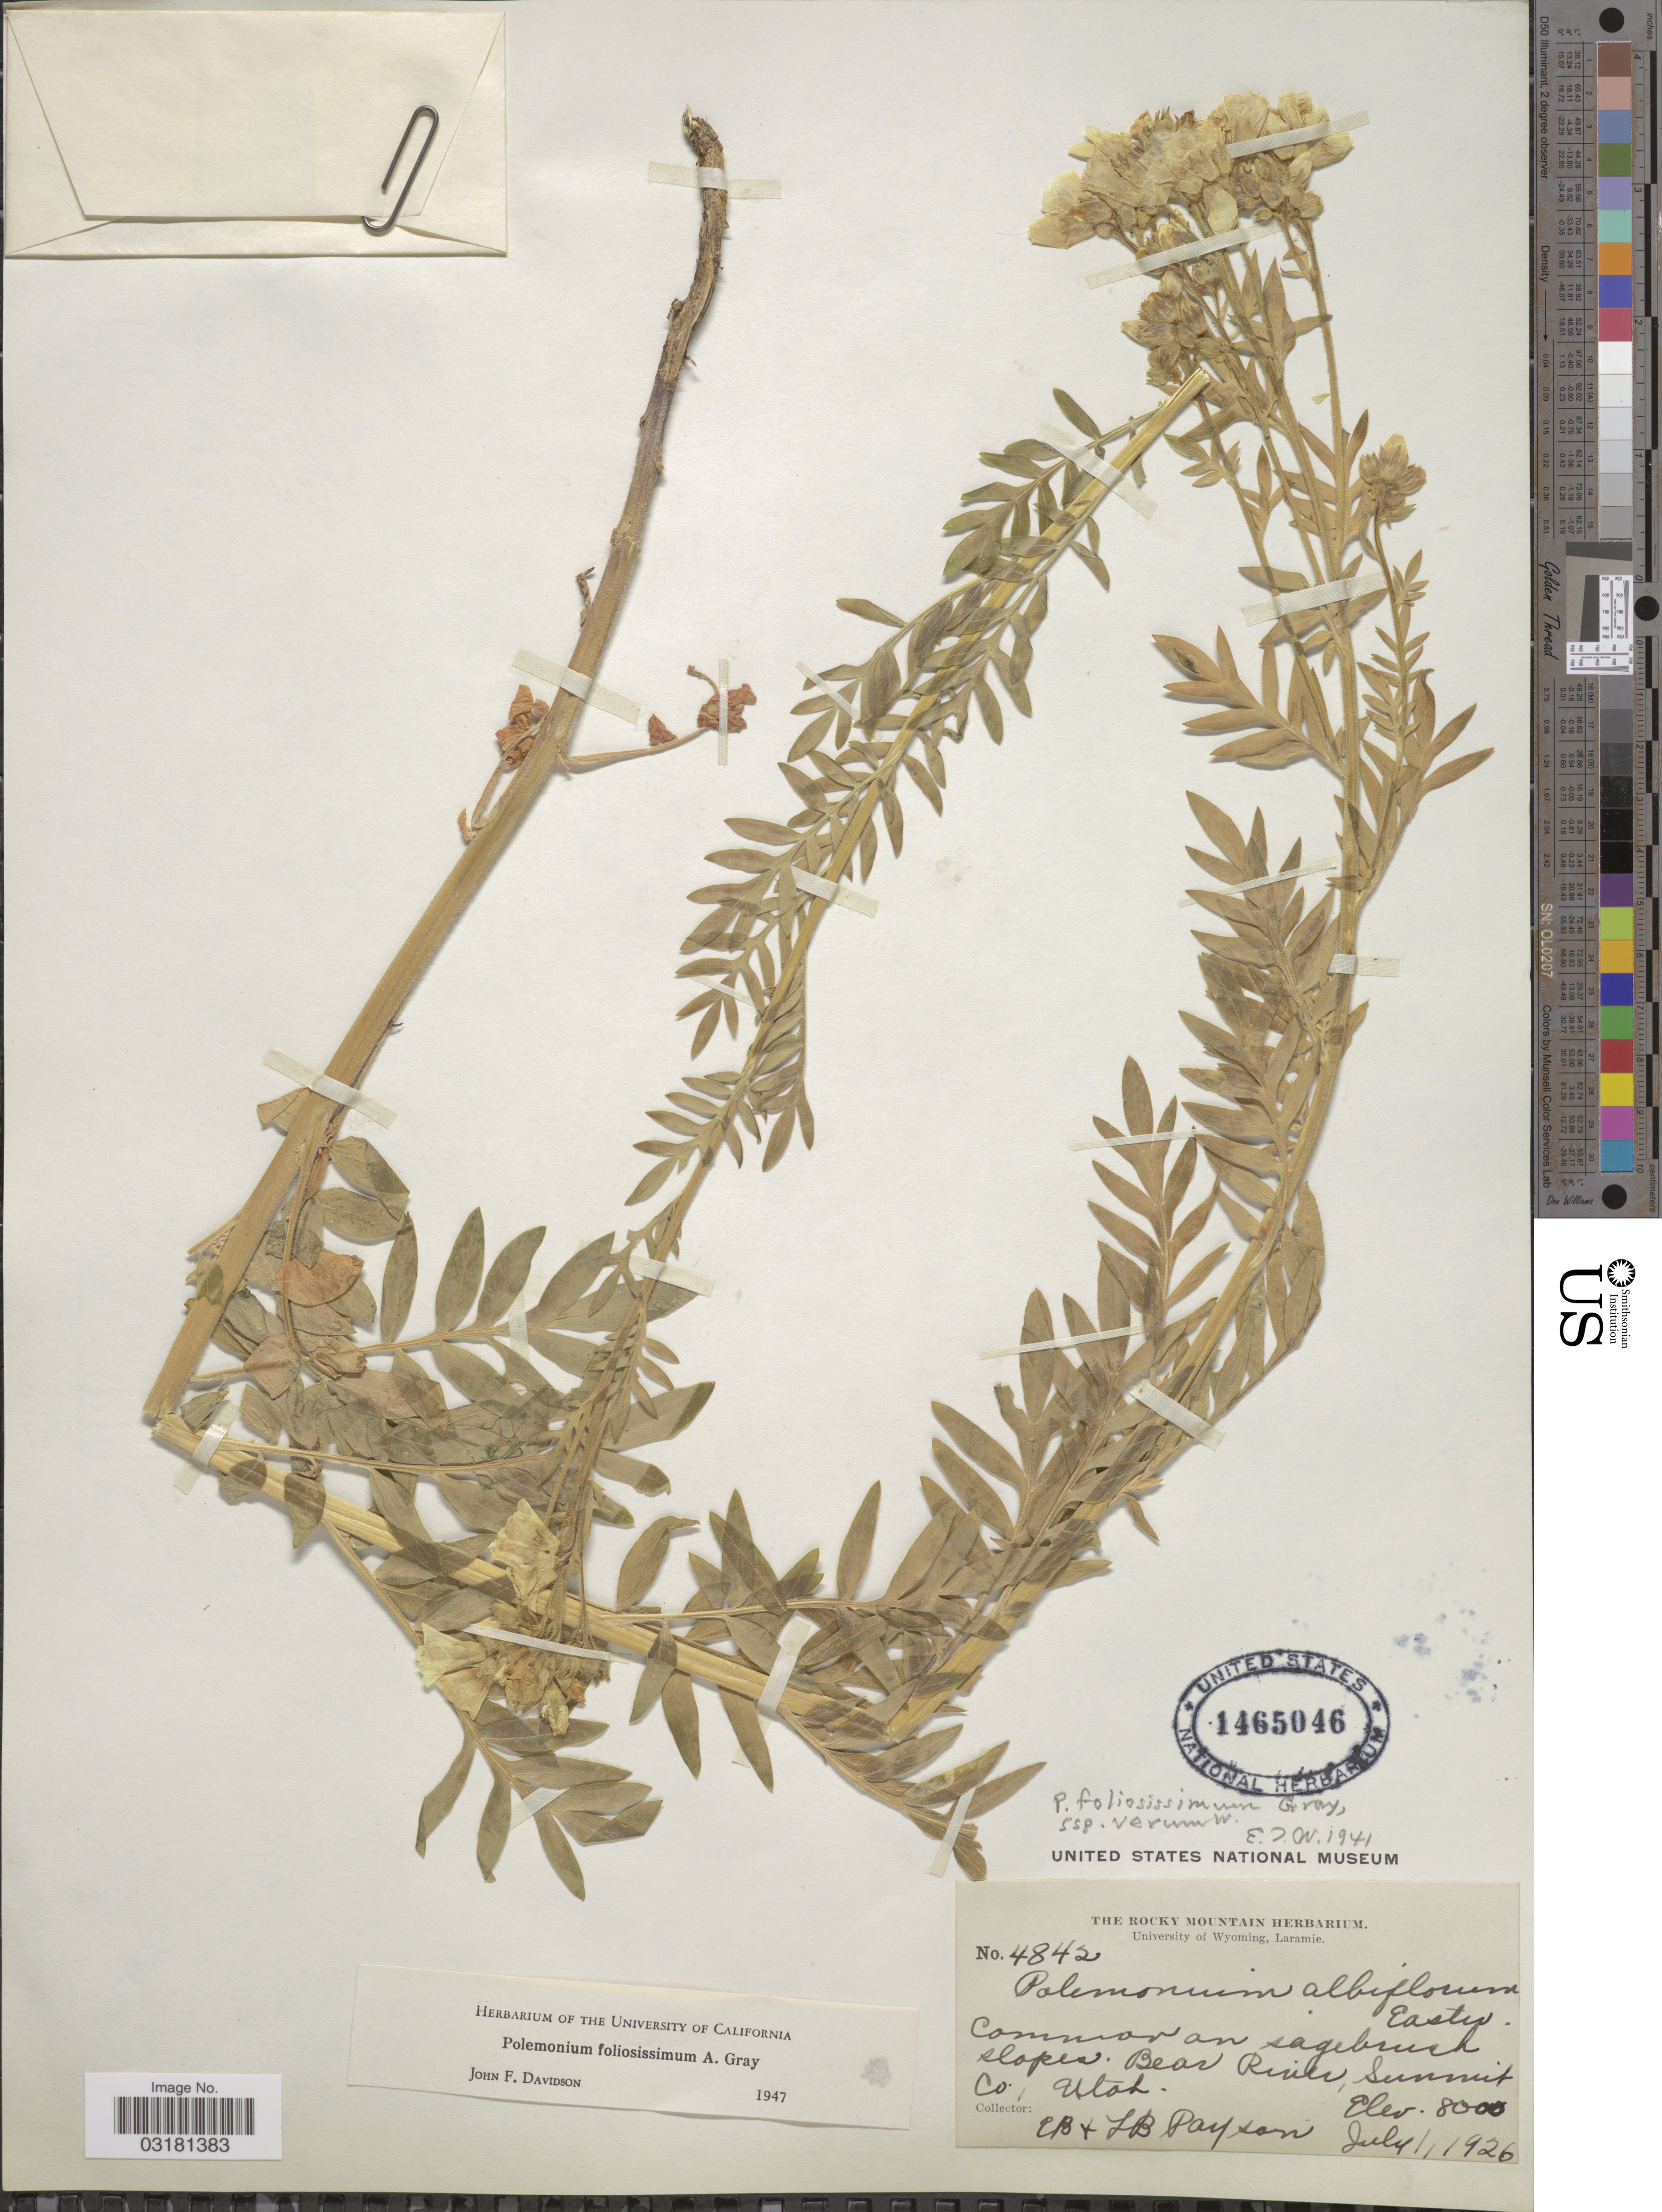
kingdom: Plantae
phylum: Tracheophyta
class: Magnoliopsida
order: Ericales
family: Polemoniaceae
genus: Polemonium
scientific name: Polemonium foliosissimum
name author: A. Gray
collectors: E. B. Payson & L. Payson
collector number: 4842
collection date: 1926-07-01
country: United States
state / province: Utah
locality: Bear River, Summit Co.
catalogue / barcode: US 1465046